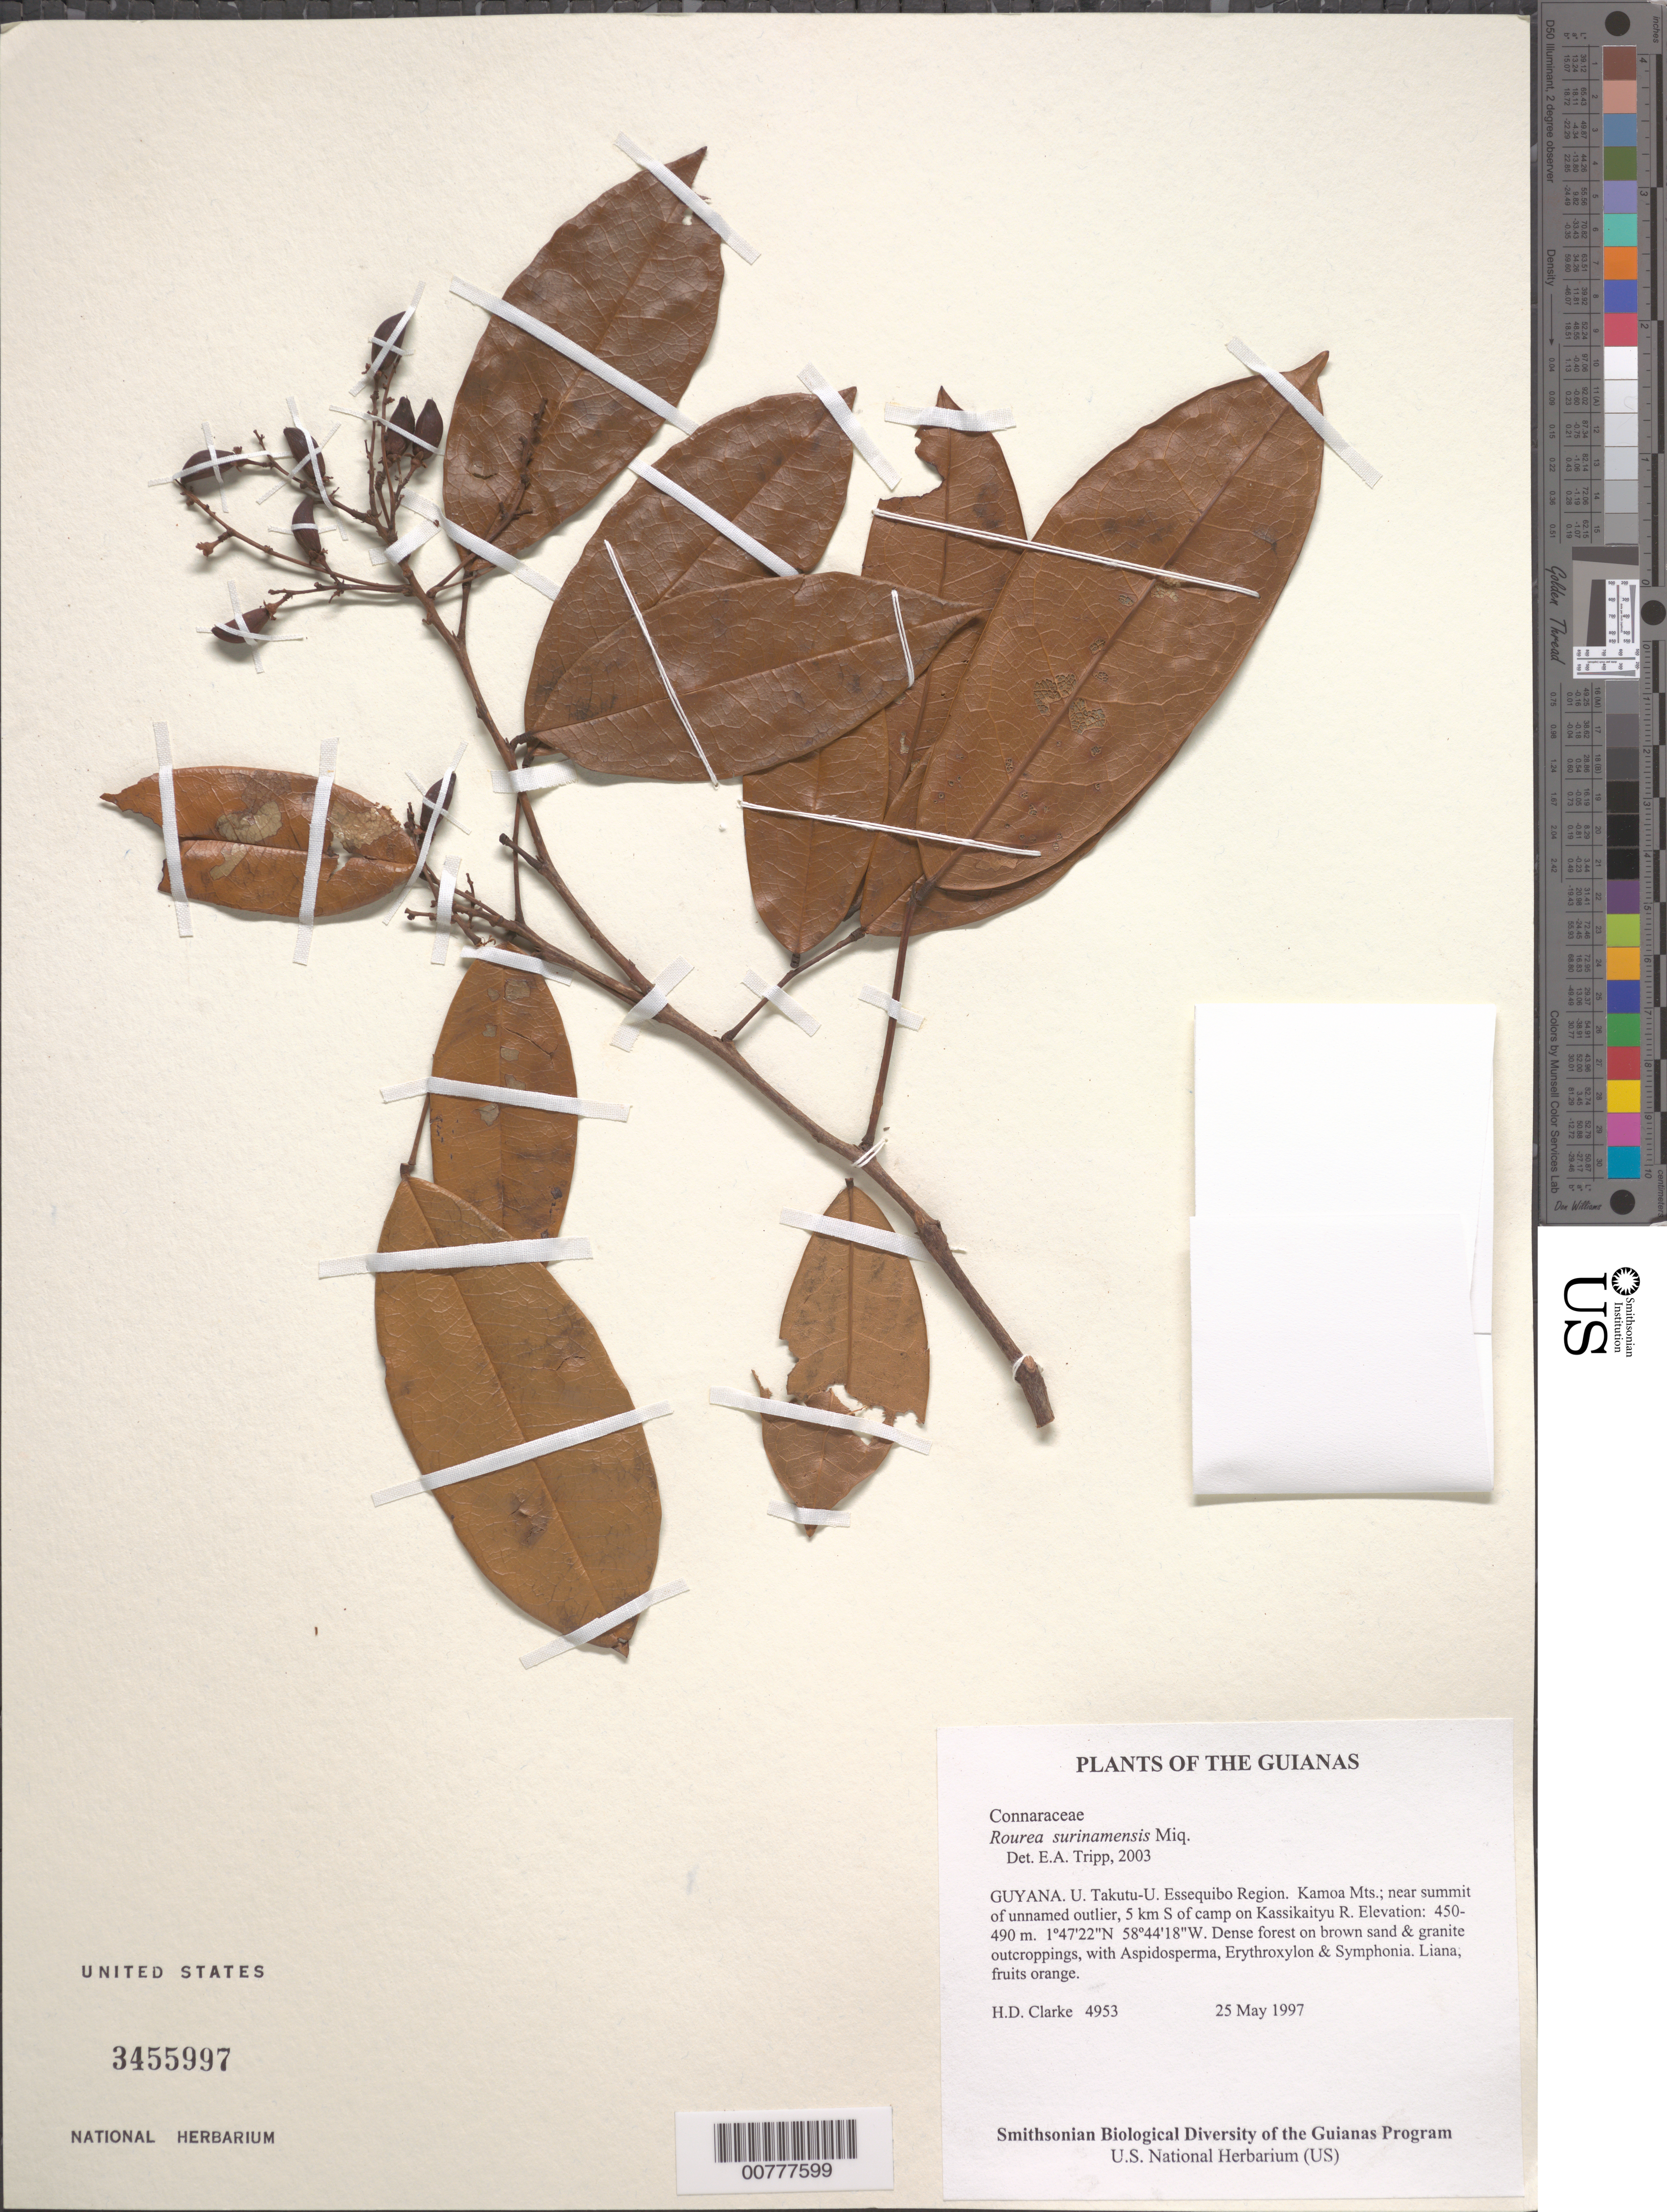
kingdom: Plantae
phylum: Tracheophyta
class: Magnoliopsida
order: Oxalidales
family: Connaraceae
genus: Rourea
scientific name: Rourea surinamensis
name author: Miq.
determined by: Tripp, Erin A.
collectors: H. D. Clarke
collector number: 4953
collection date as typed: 25 May 1997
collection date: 1997-05-25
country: Guyana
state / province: U. Takutu-U. Essequibo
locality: Kamoa Mts.; near summit of unnamed outlier, 5 km S of camp on Kassikaityu R.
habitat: Dense forest on brown sand & granite outcroppings, with Aspidosperma, Erythroxylum & Symphonia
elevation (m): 450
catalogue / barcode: US 3455997